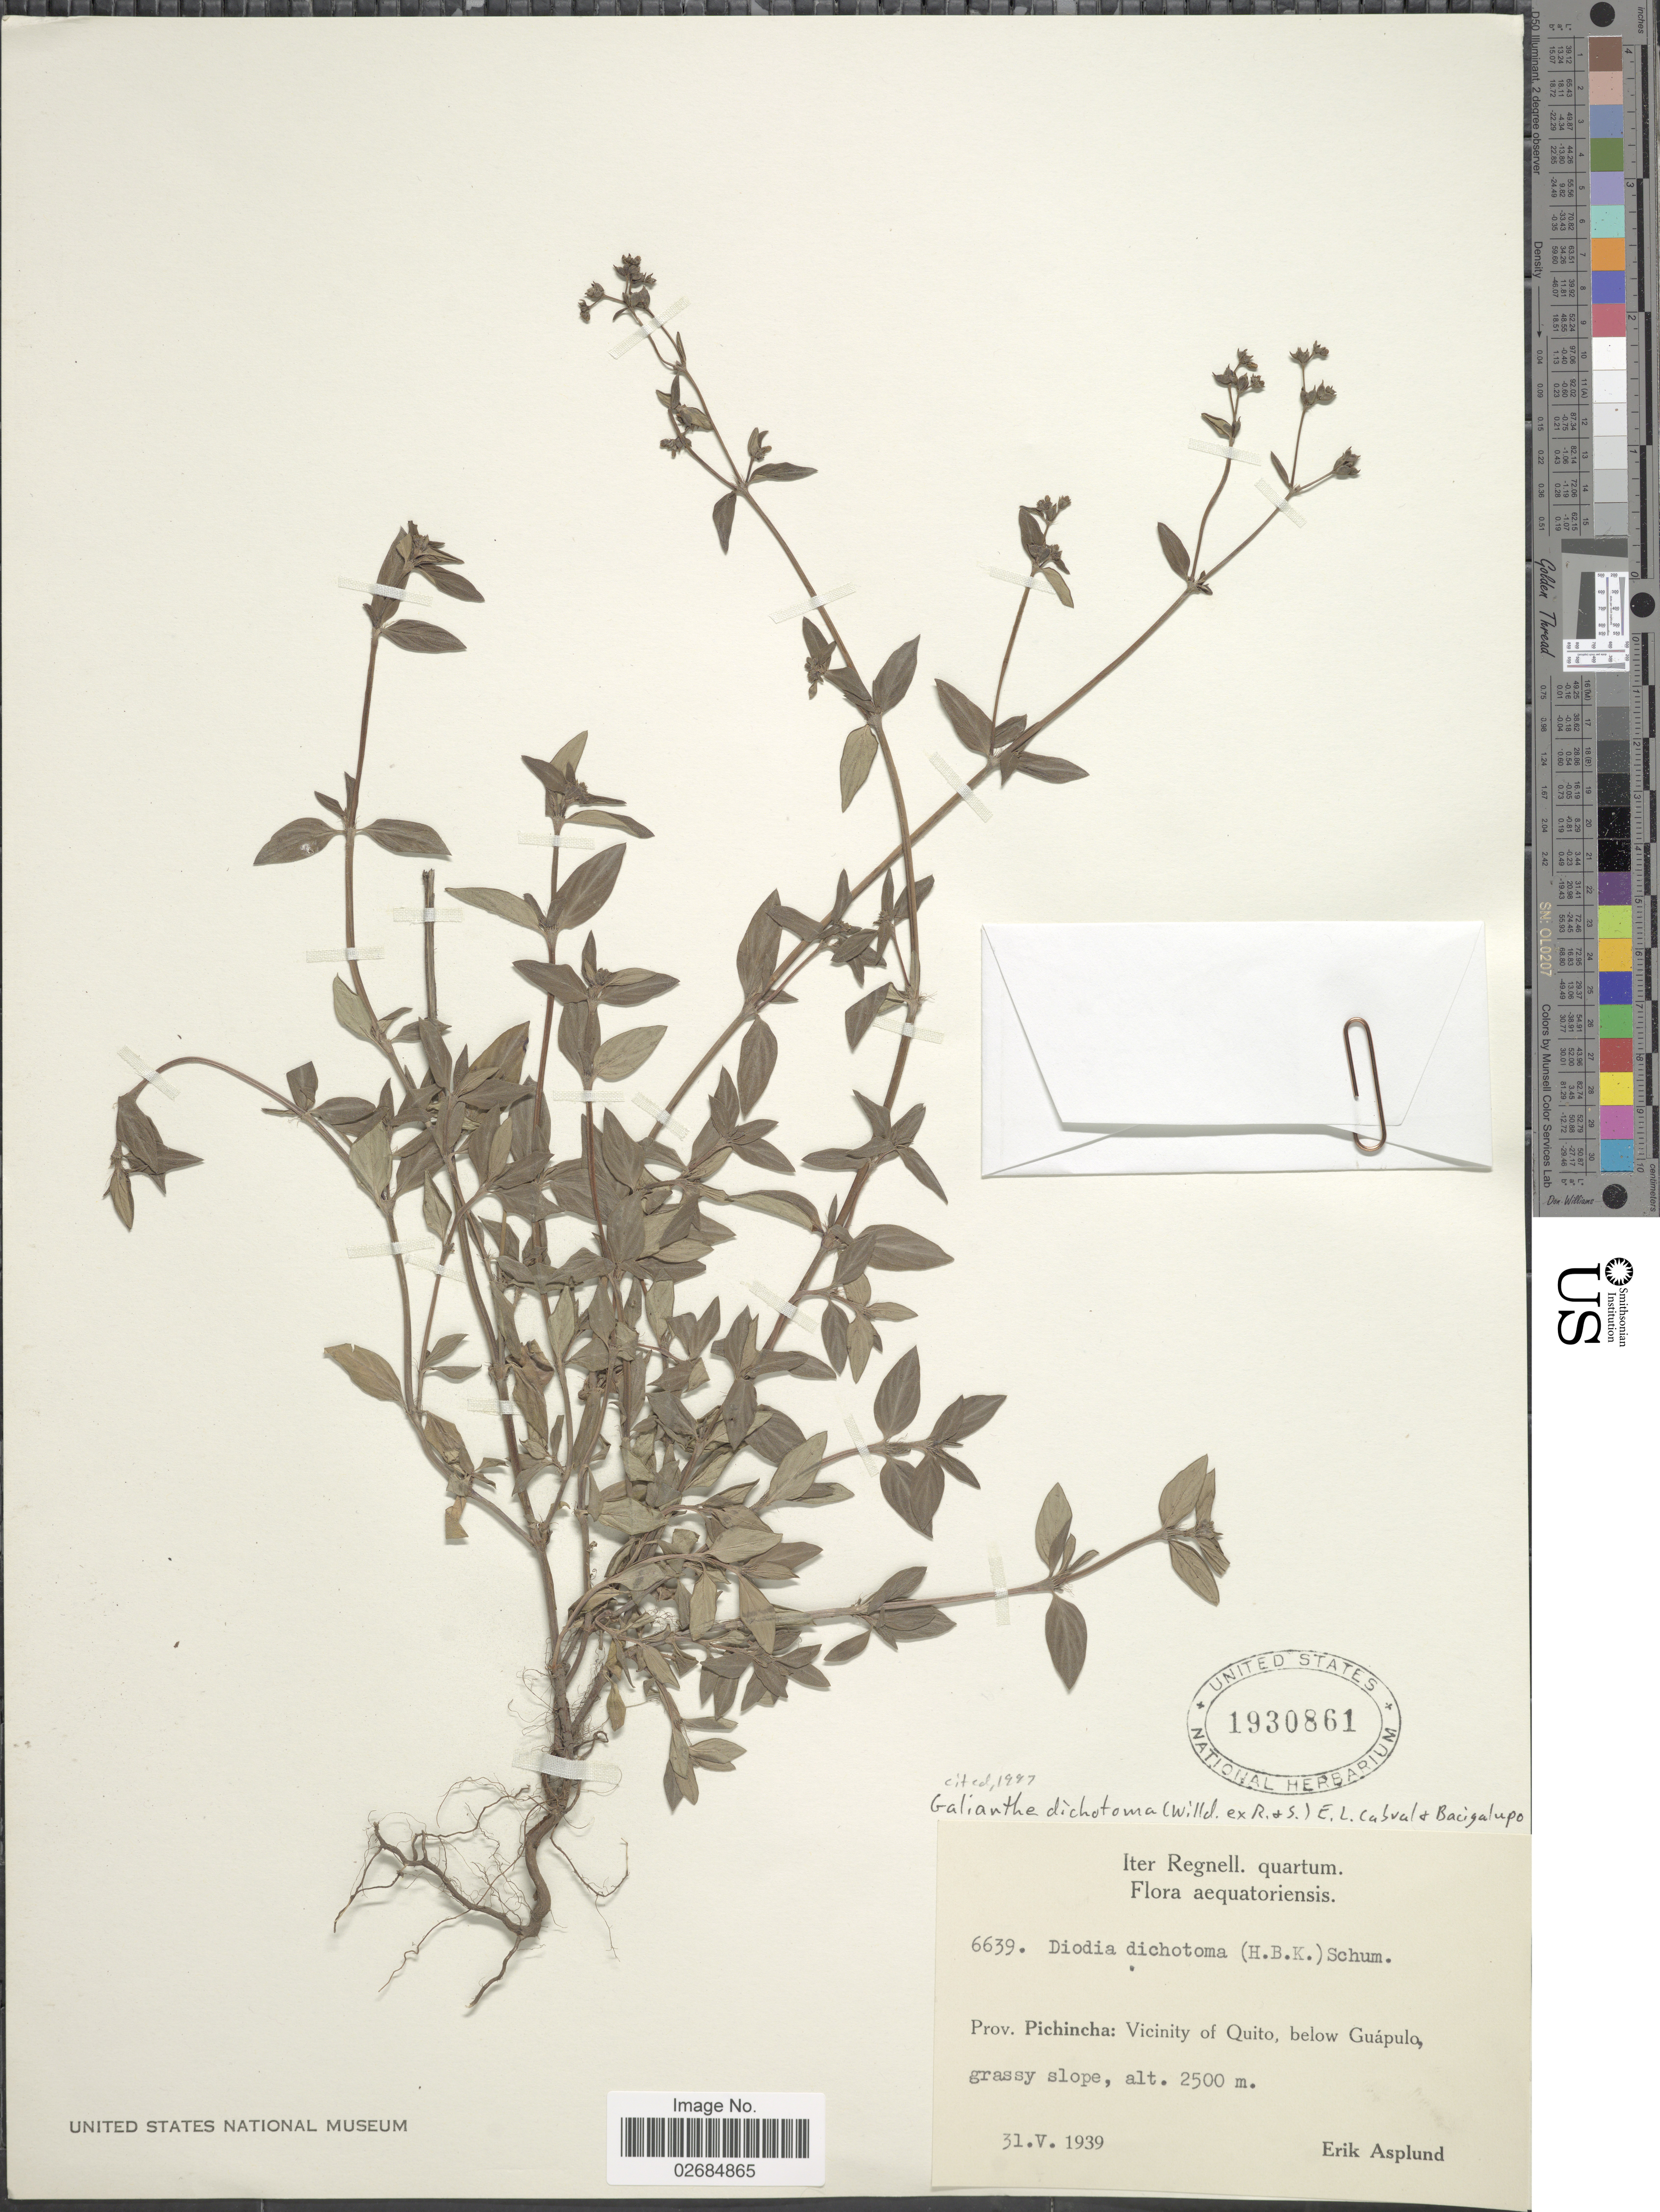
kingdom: Plantae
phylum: Tracheophyta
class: Magnoliopsida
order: Gentianales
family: Rubiaceae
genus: Galianthe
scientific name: Galianthe dichotoma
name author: (Willd.) E.L. Cabral & Bacigalupo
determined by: Kirkbride, J. H.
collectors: E. Asplund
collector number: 6639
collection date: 1939-05-31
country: Ecuador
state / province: Pichincha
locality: Aequatoriensis. Vicinity of Quito, below Guápulo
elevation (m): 2500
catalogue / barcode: US 1930861